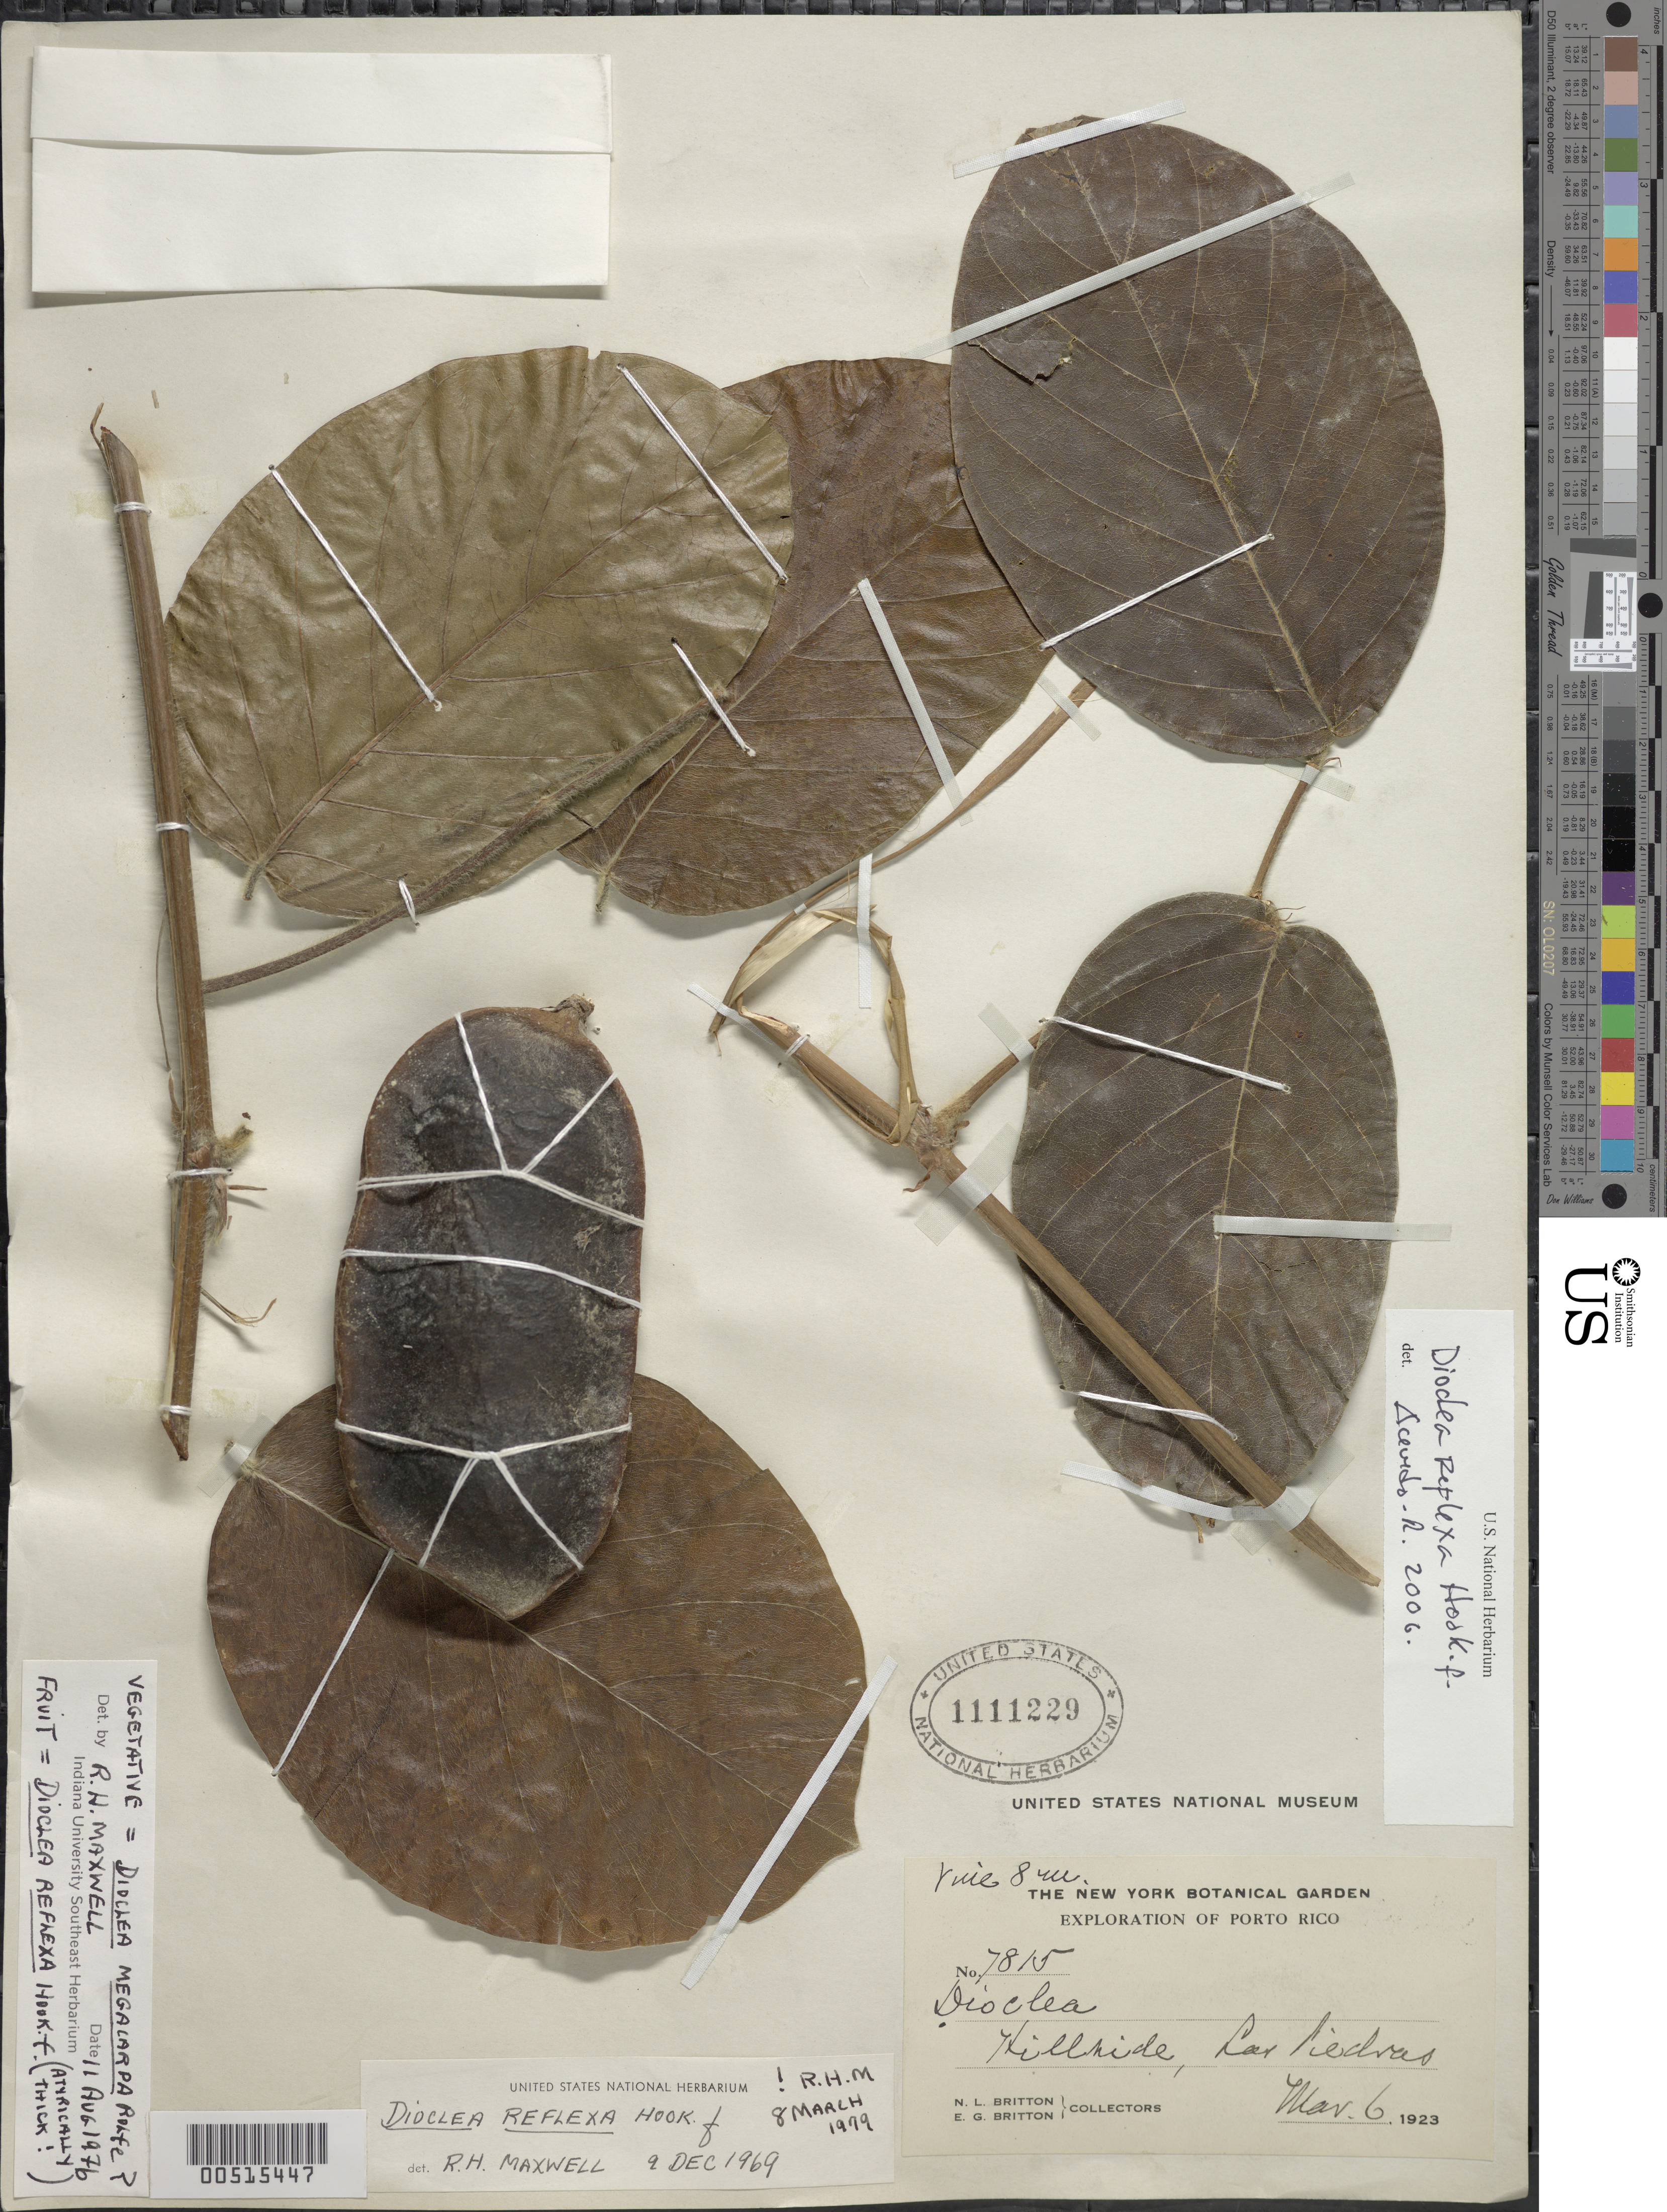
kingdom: Plantae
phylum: Tracheophyta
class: Magnoliopsida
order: Fabales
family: Fabaceae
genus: Macropsychanthus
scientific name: Macropsychanthus comosus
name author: (G. Mey.) L.P. Queiroz & Snak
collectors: N. Britton & E. G. Britton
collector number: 7815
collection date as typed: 06 Mar 1923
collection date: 1923-03-06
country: Puerto Rico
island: Greater Antilles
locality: Piedras. Hillside.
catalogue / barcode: US 1111229